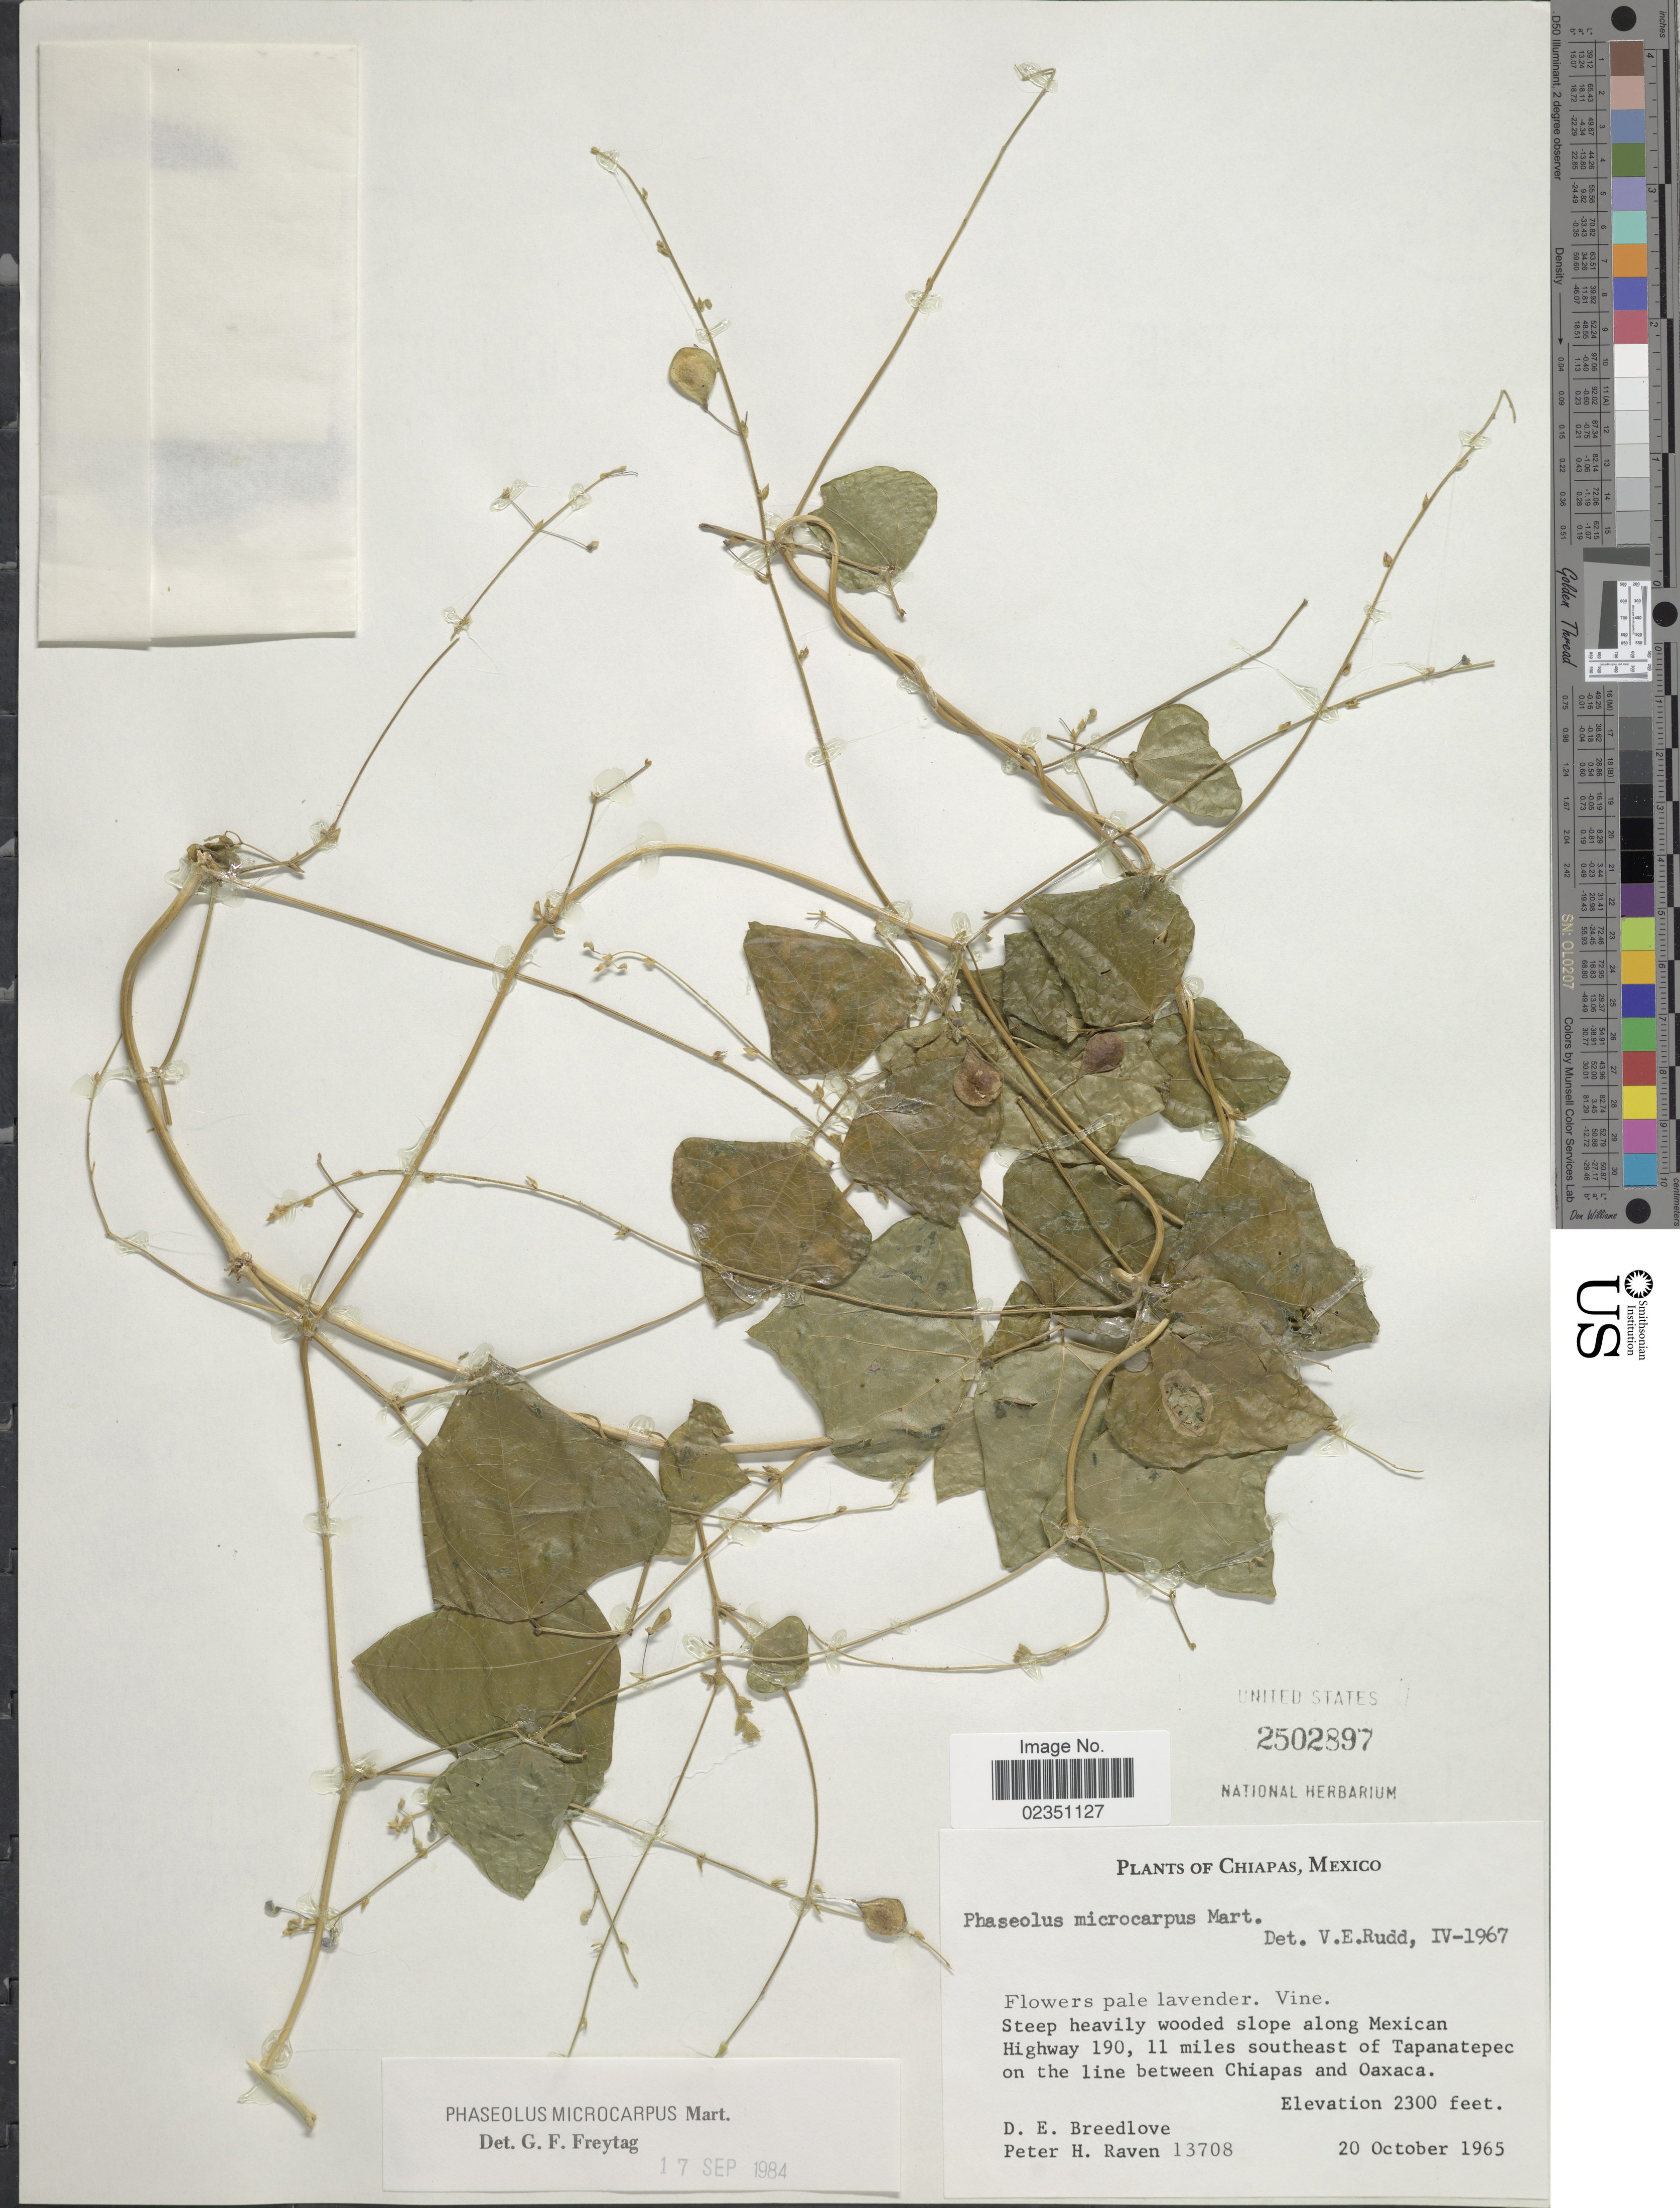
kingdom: Plantae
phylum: Tracheophyta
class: Magnoliopsida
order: Fabales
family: Fabaceae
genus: Phaseolus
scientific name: Phaseolus microcarpus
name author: Mart.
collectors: D. E. Breedlove & P. Raven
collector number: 13708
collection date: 1965-10-20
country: Mexico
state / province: Chiapas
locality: Steep heavily wooded slope along Mexican Highway 190, 11 miles southeast of Tehuantepec on the line between Chiapas and Oaxaca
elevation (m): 701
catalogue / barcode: US 2502897